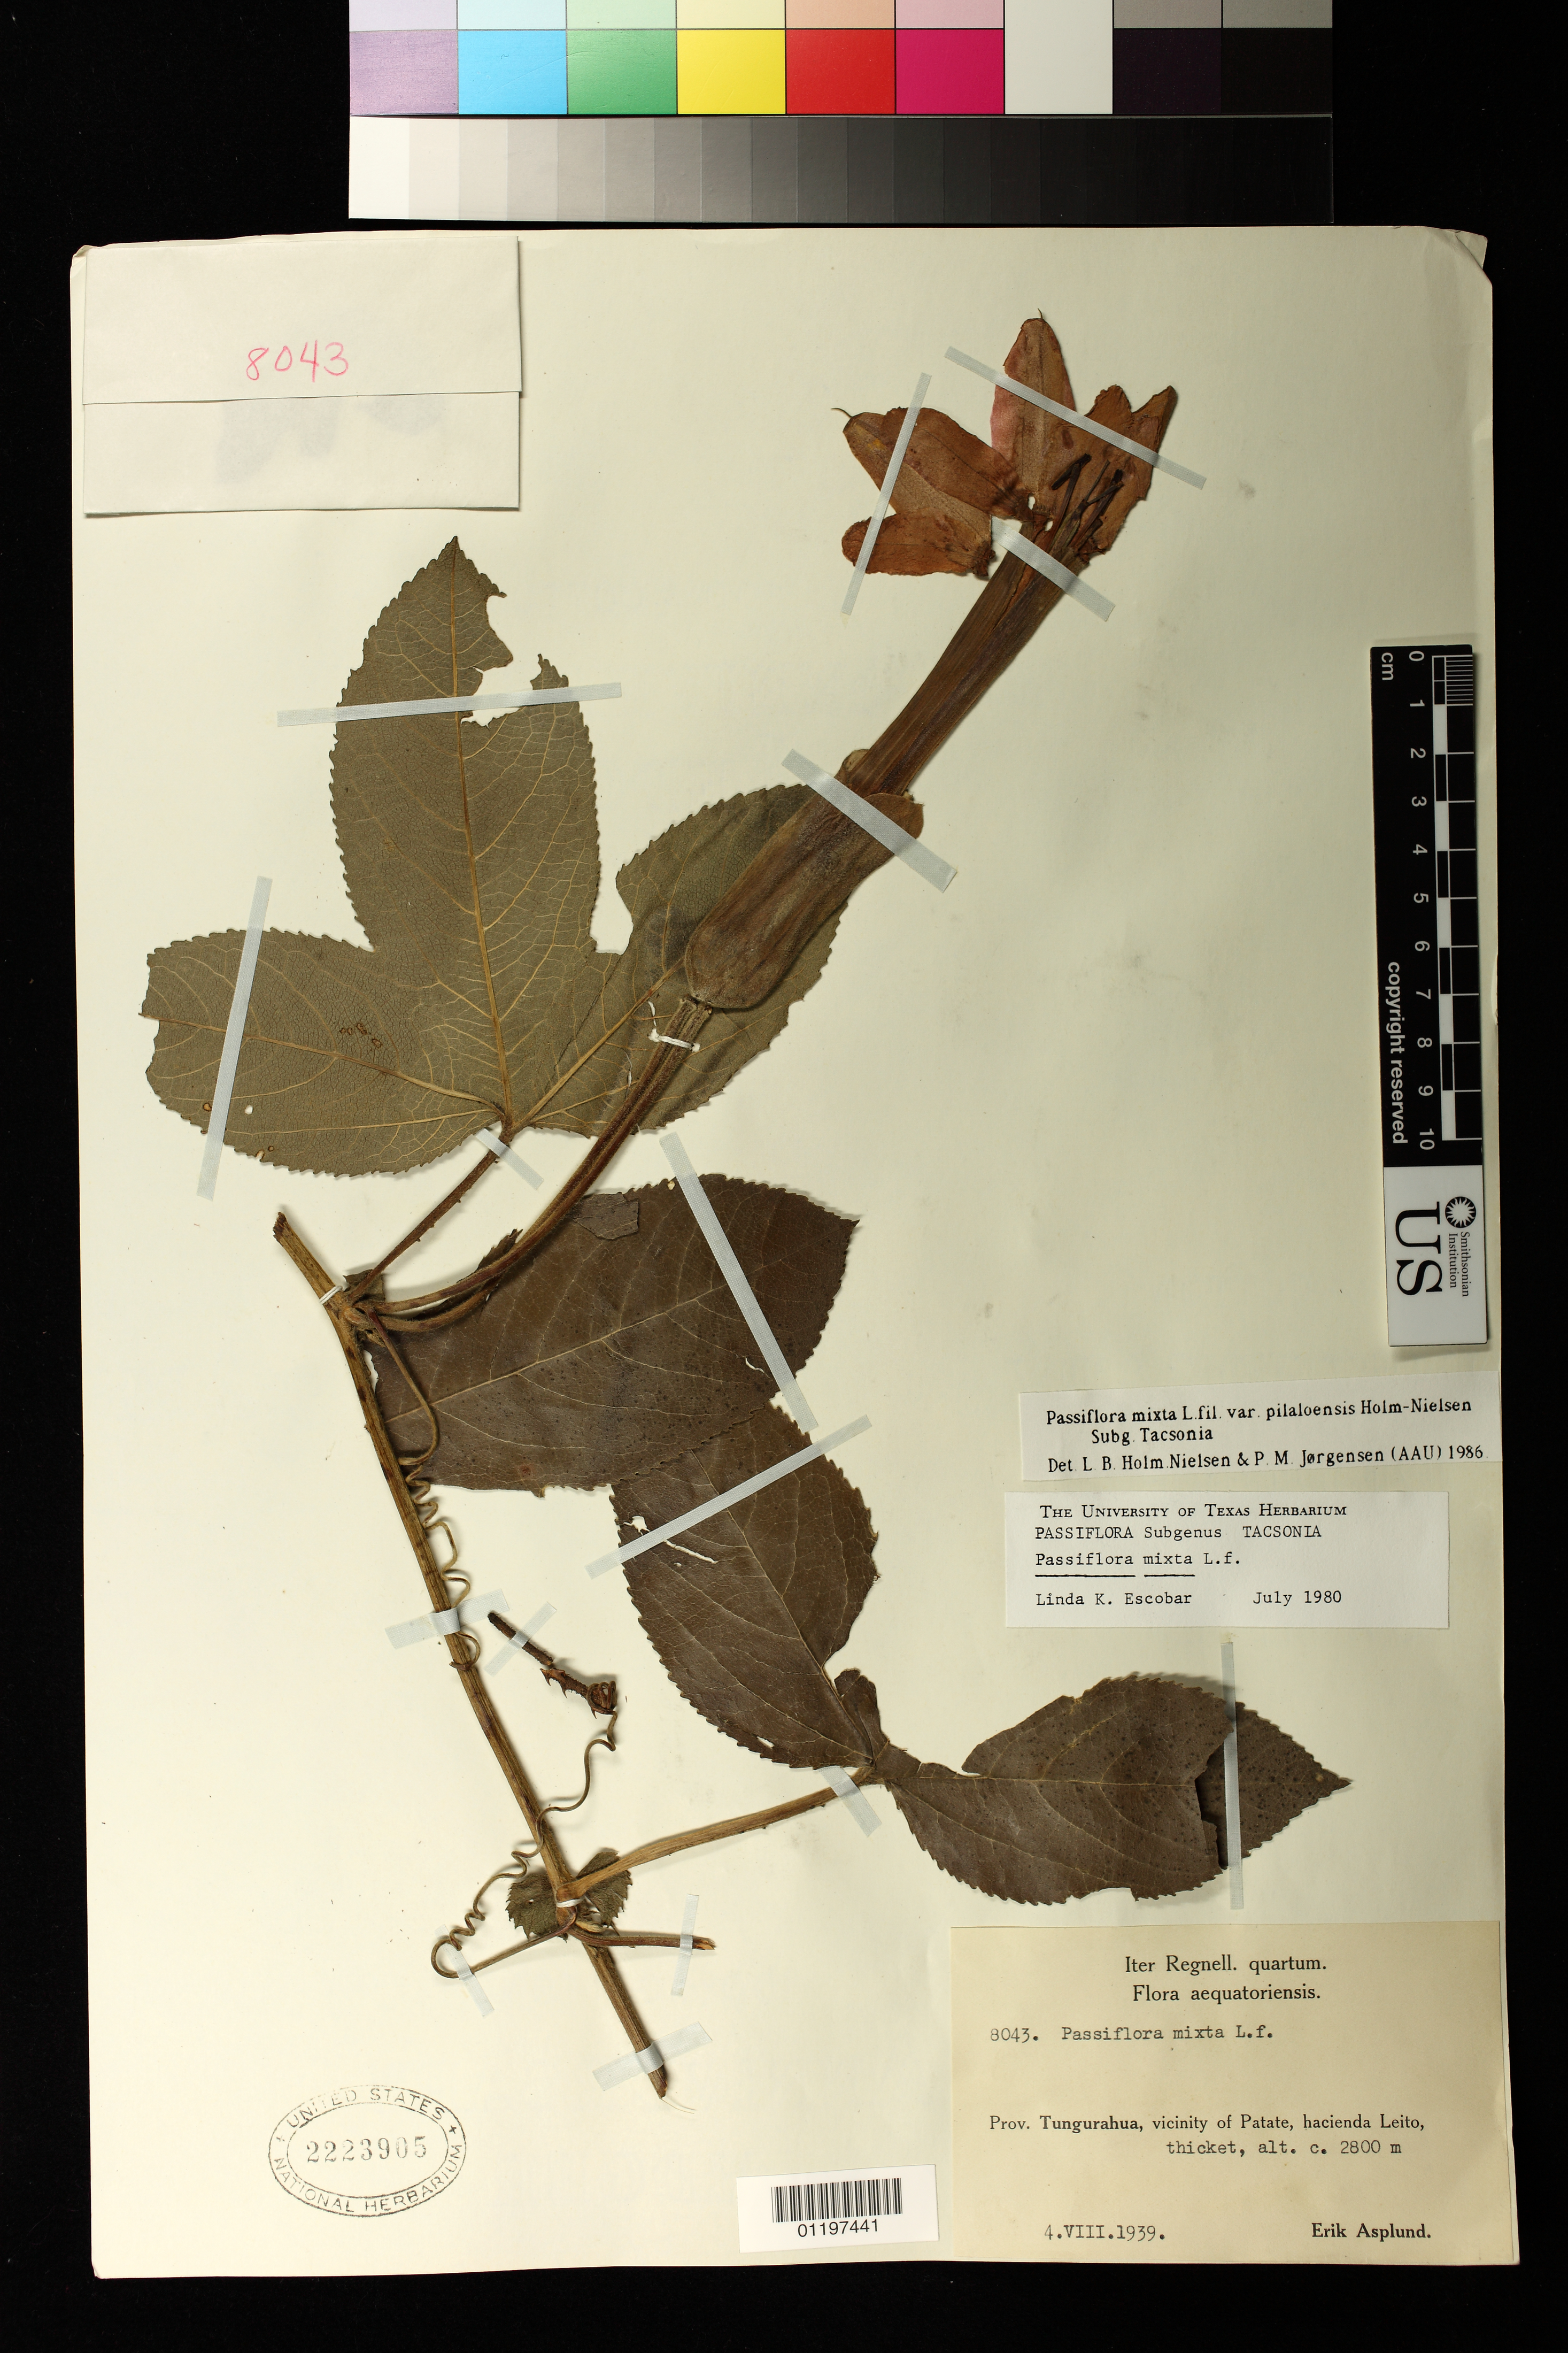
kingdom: Plantae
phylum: Tracheophyta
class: Magnoliopsida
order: Malpighiales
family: Passifloraceae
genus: Passiflora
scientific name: Passiflora mixta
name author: L. f.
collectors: E. Asplund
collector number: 8043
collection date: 1939-08-04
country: Ecuador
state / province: Tungurahua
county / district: Patate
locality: Hacienda Leito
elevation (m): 2800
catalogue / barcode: US 2223905